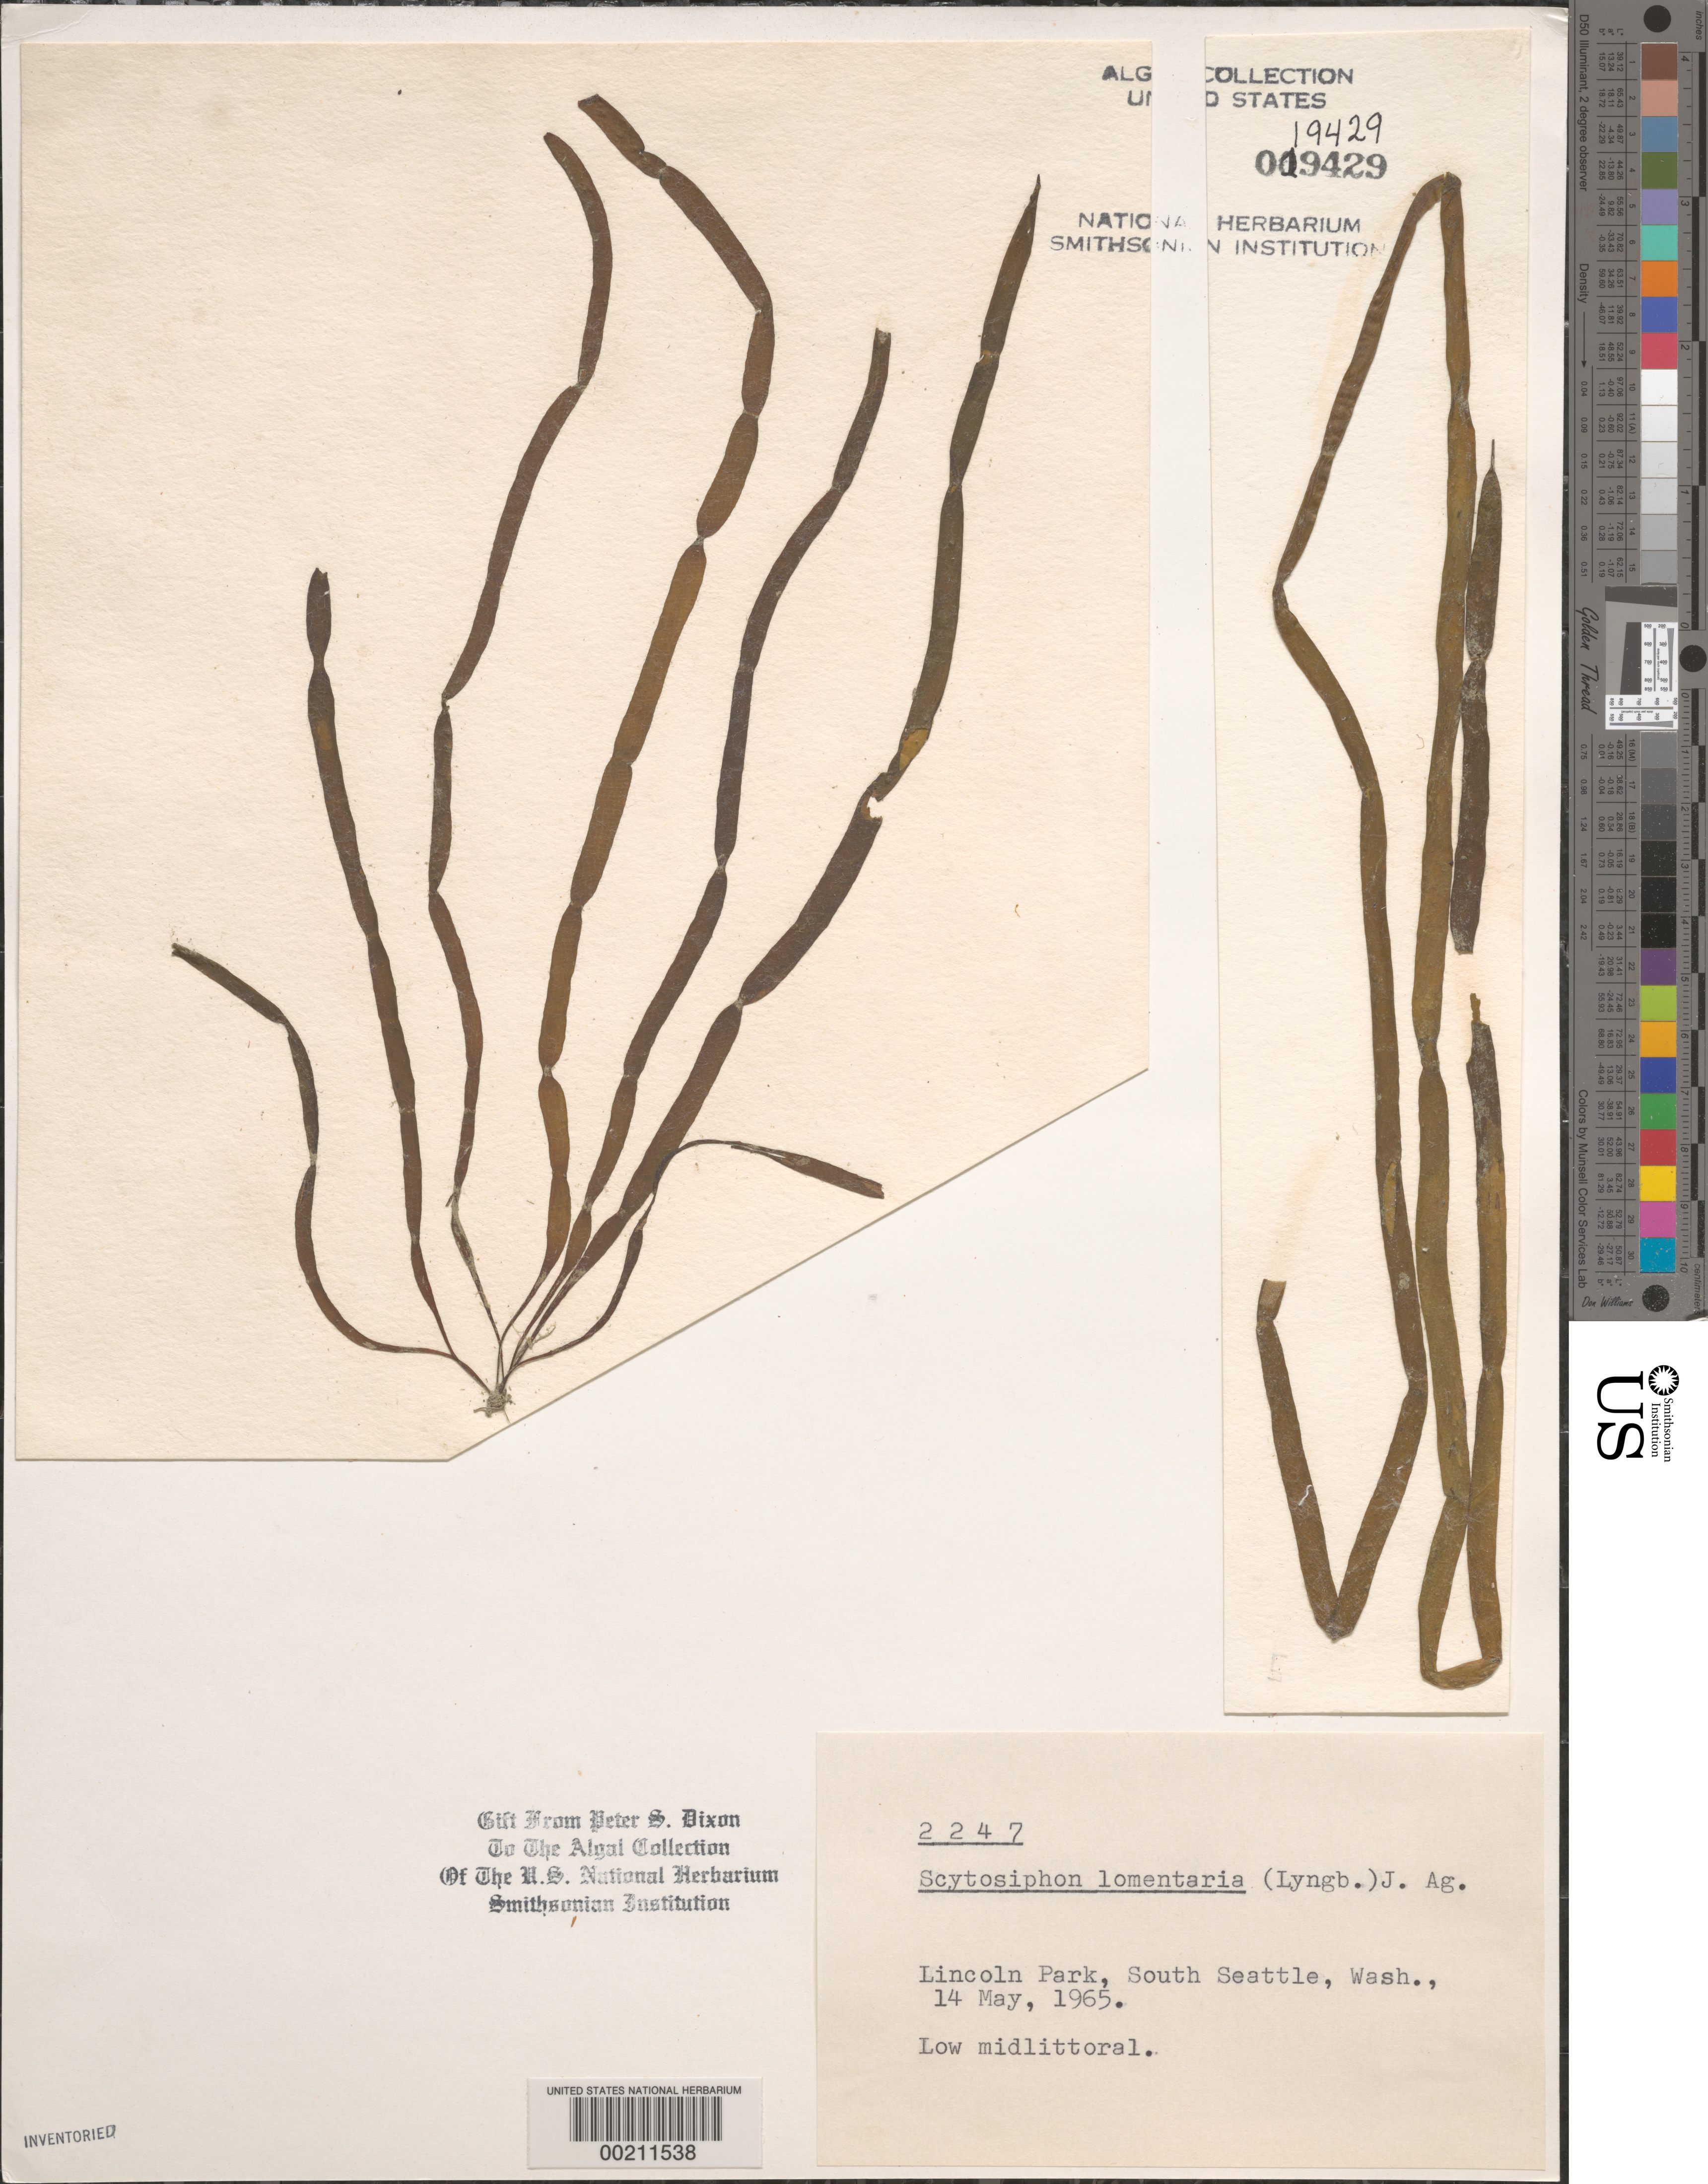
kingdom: Chromista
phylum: Ochrophyta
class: Phaeophyceae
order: Scytosiphonales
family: Scytosiphonaceae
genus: Scytosiphon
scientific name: Scytosiphon lomentaria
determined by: Dixon, P. S.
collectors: P. S. Dixon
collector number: PSD 2247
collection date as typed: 14 May 1965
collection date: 1965-05-14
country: United States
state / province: Washington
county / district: King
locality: West Seattle, Lincoln Park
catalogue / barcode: US 19429